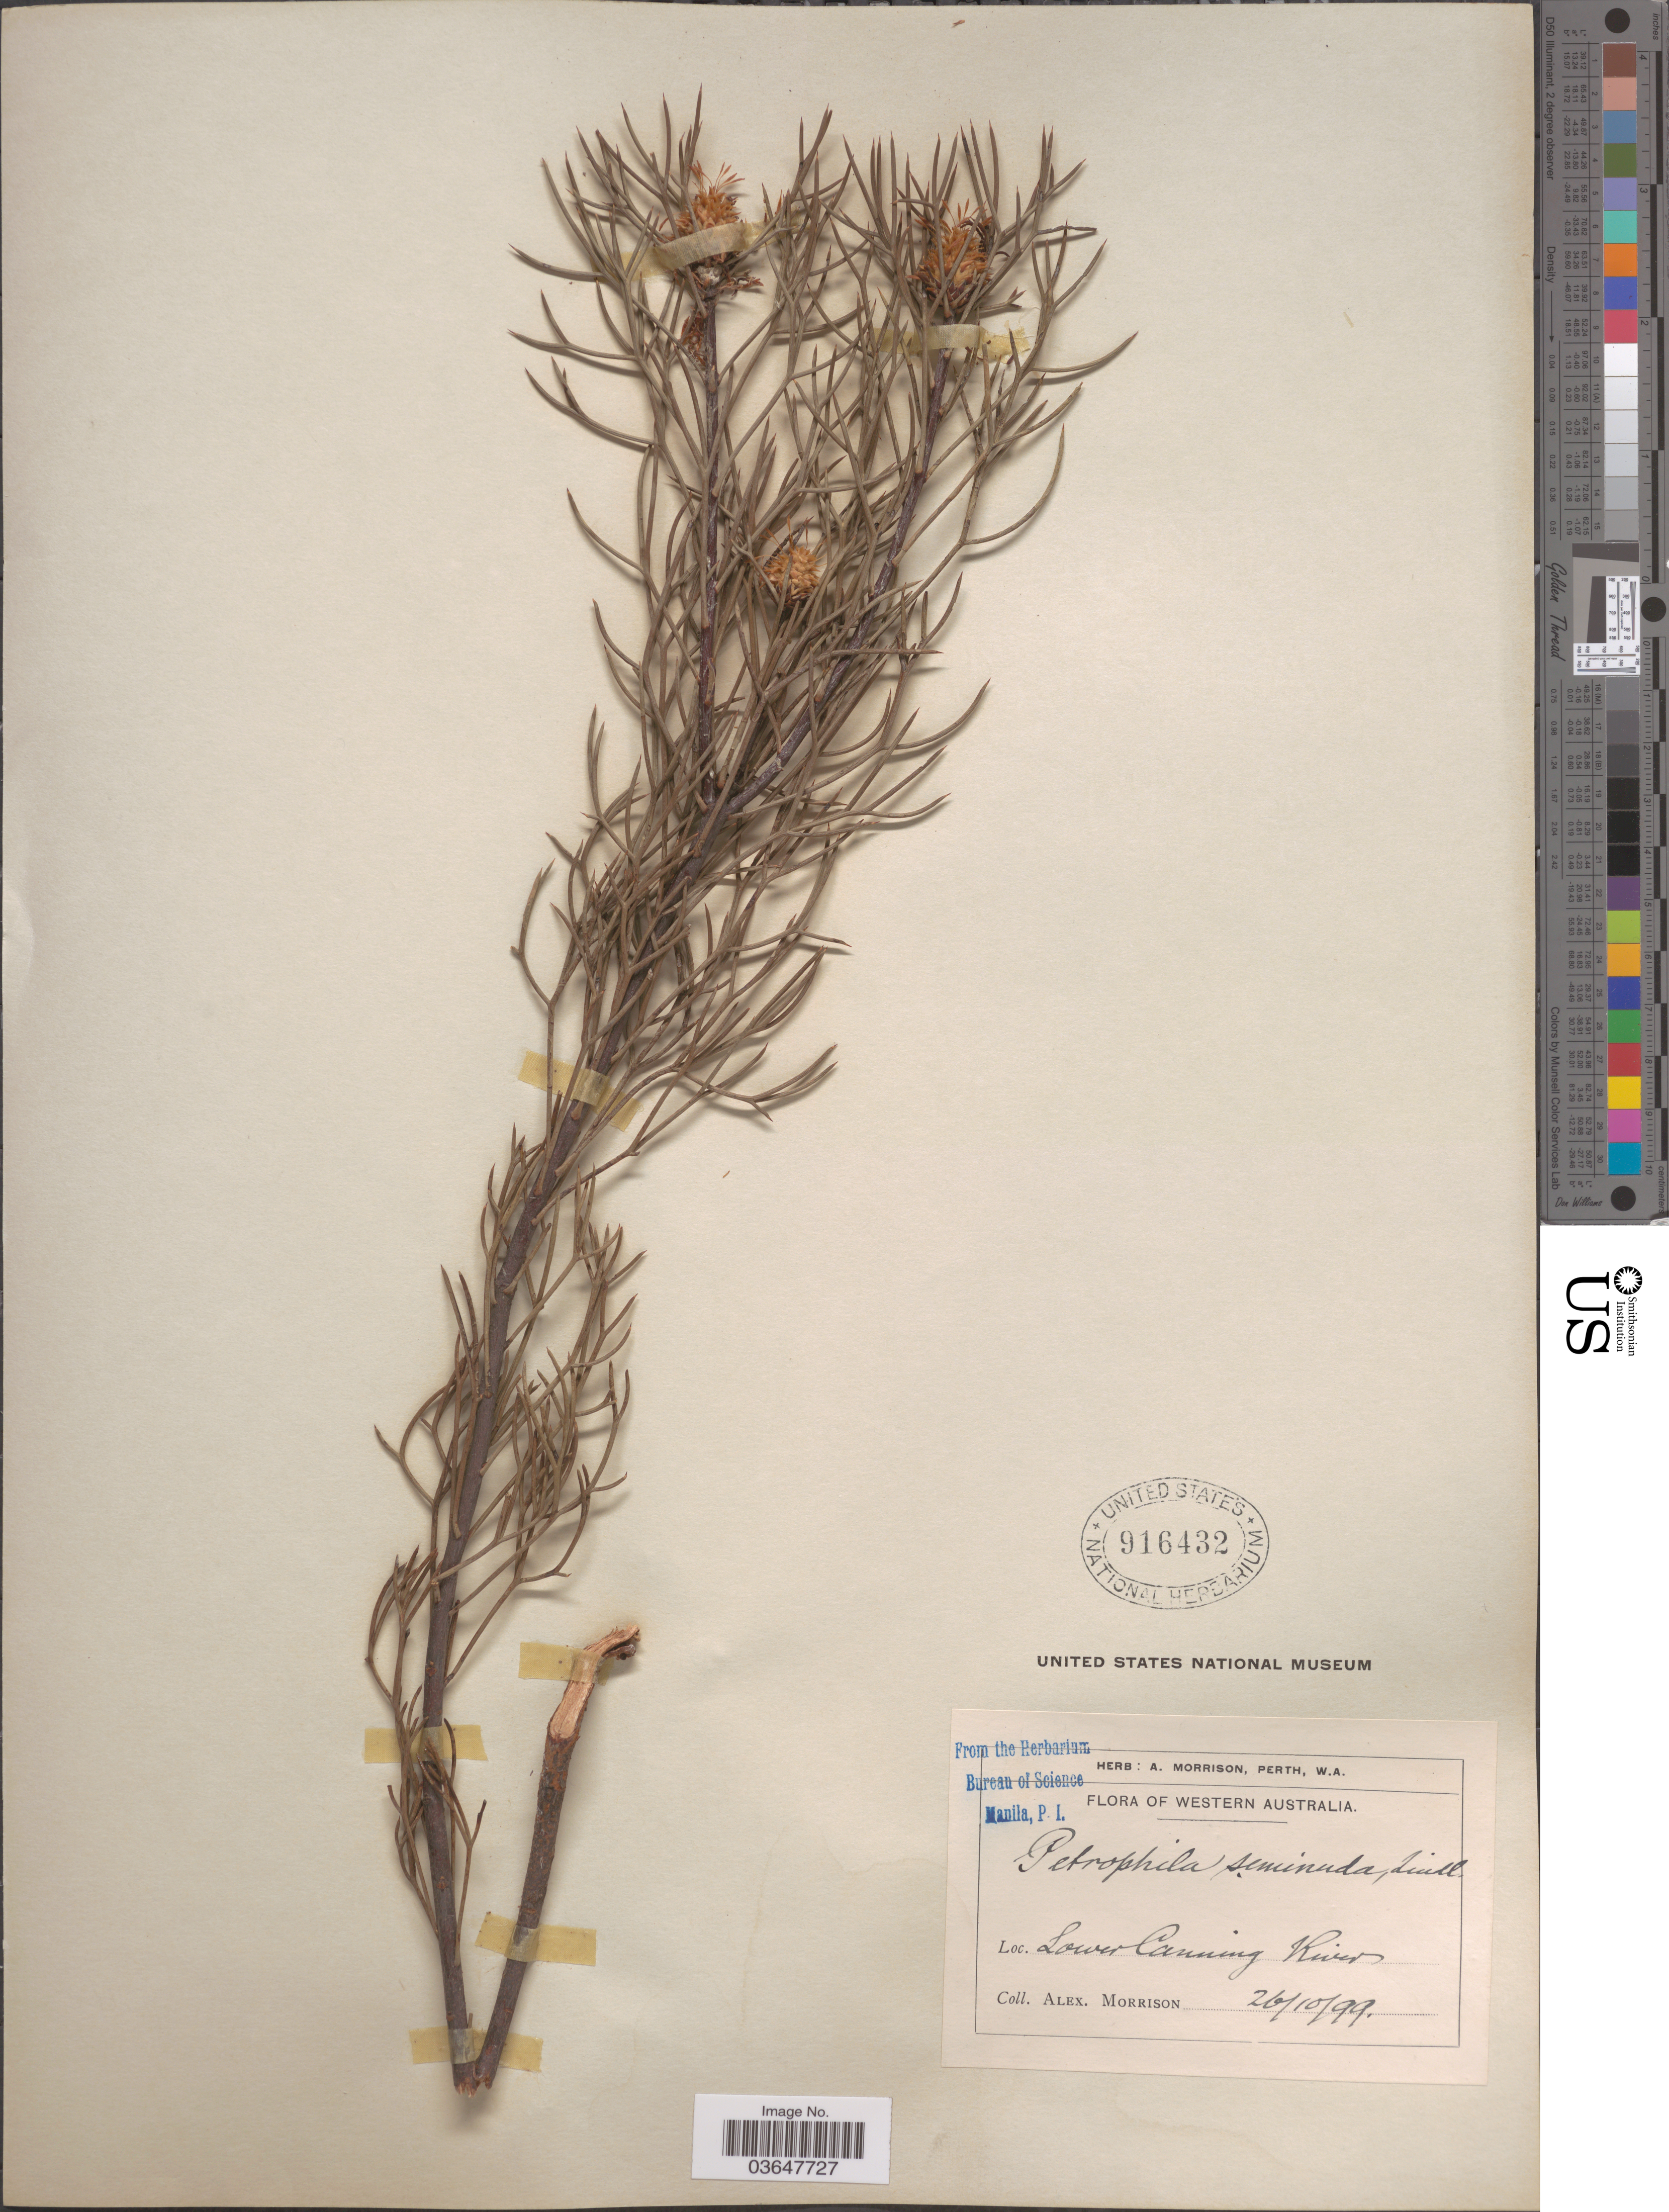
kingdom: Plantae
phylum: Tracheophyta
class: Magnoliopsida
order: Proteales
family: Proteaceae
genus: Petrophile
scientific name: Petrophile seminuda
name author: Lindl.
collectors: A. Morrison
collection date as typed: Transcribed d/m/y: 26/10/99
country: Australia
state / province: Western Australia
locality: Lower Canning River.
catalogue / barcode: US 916432